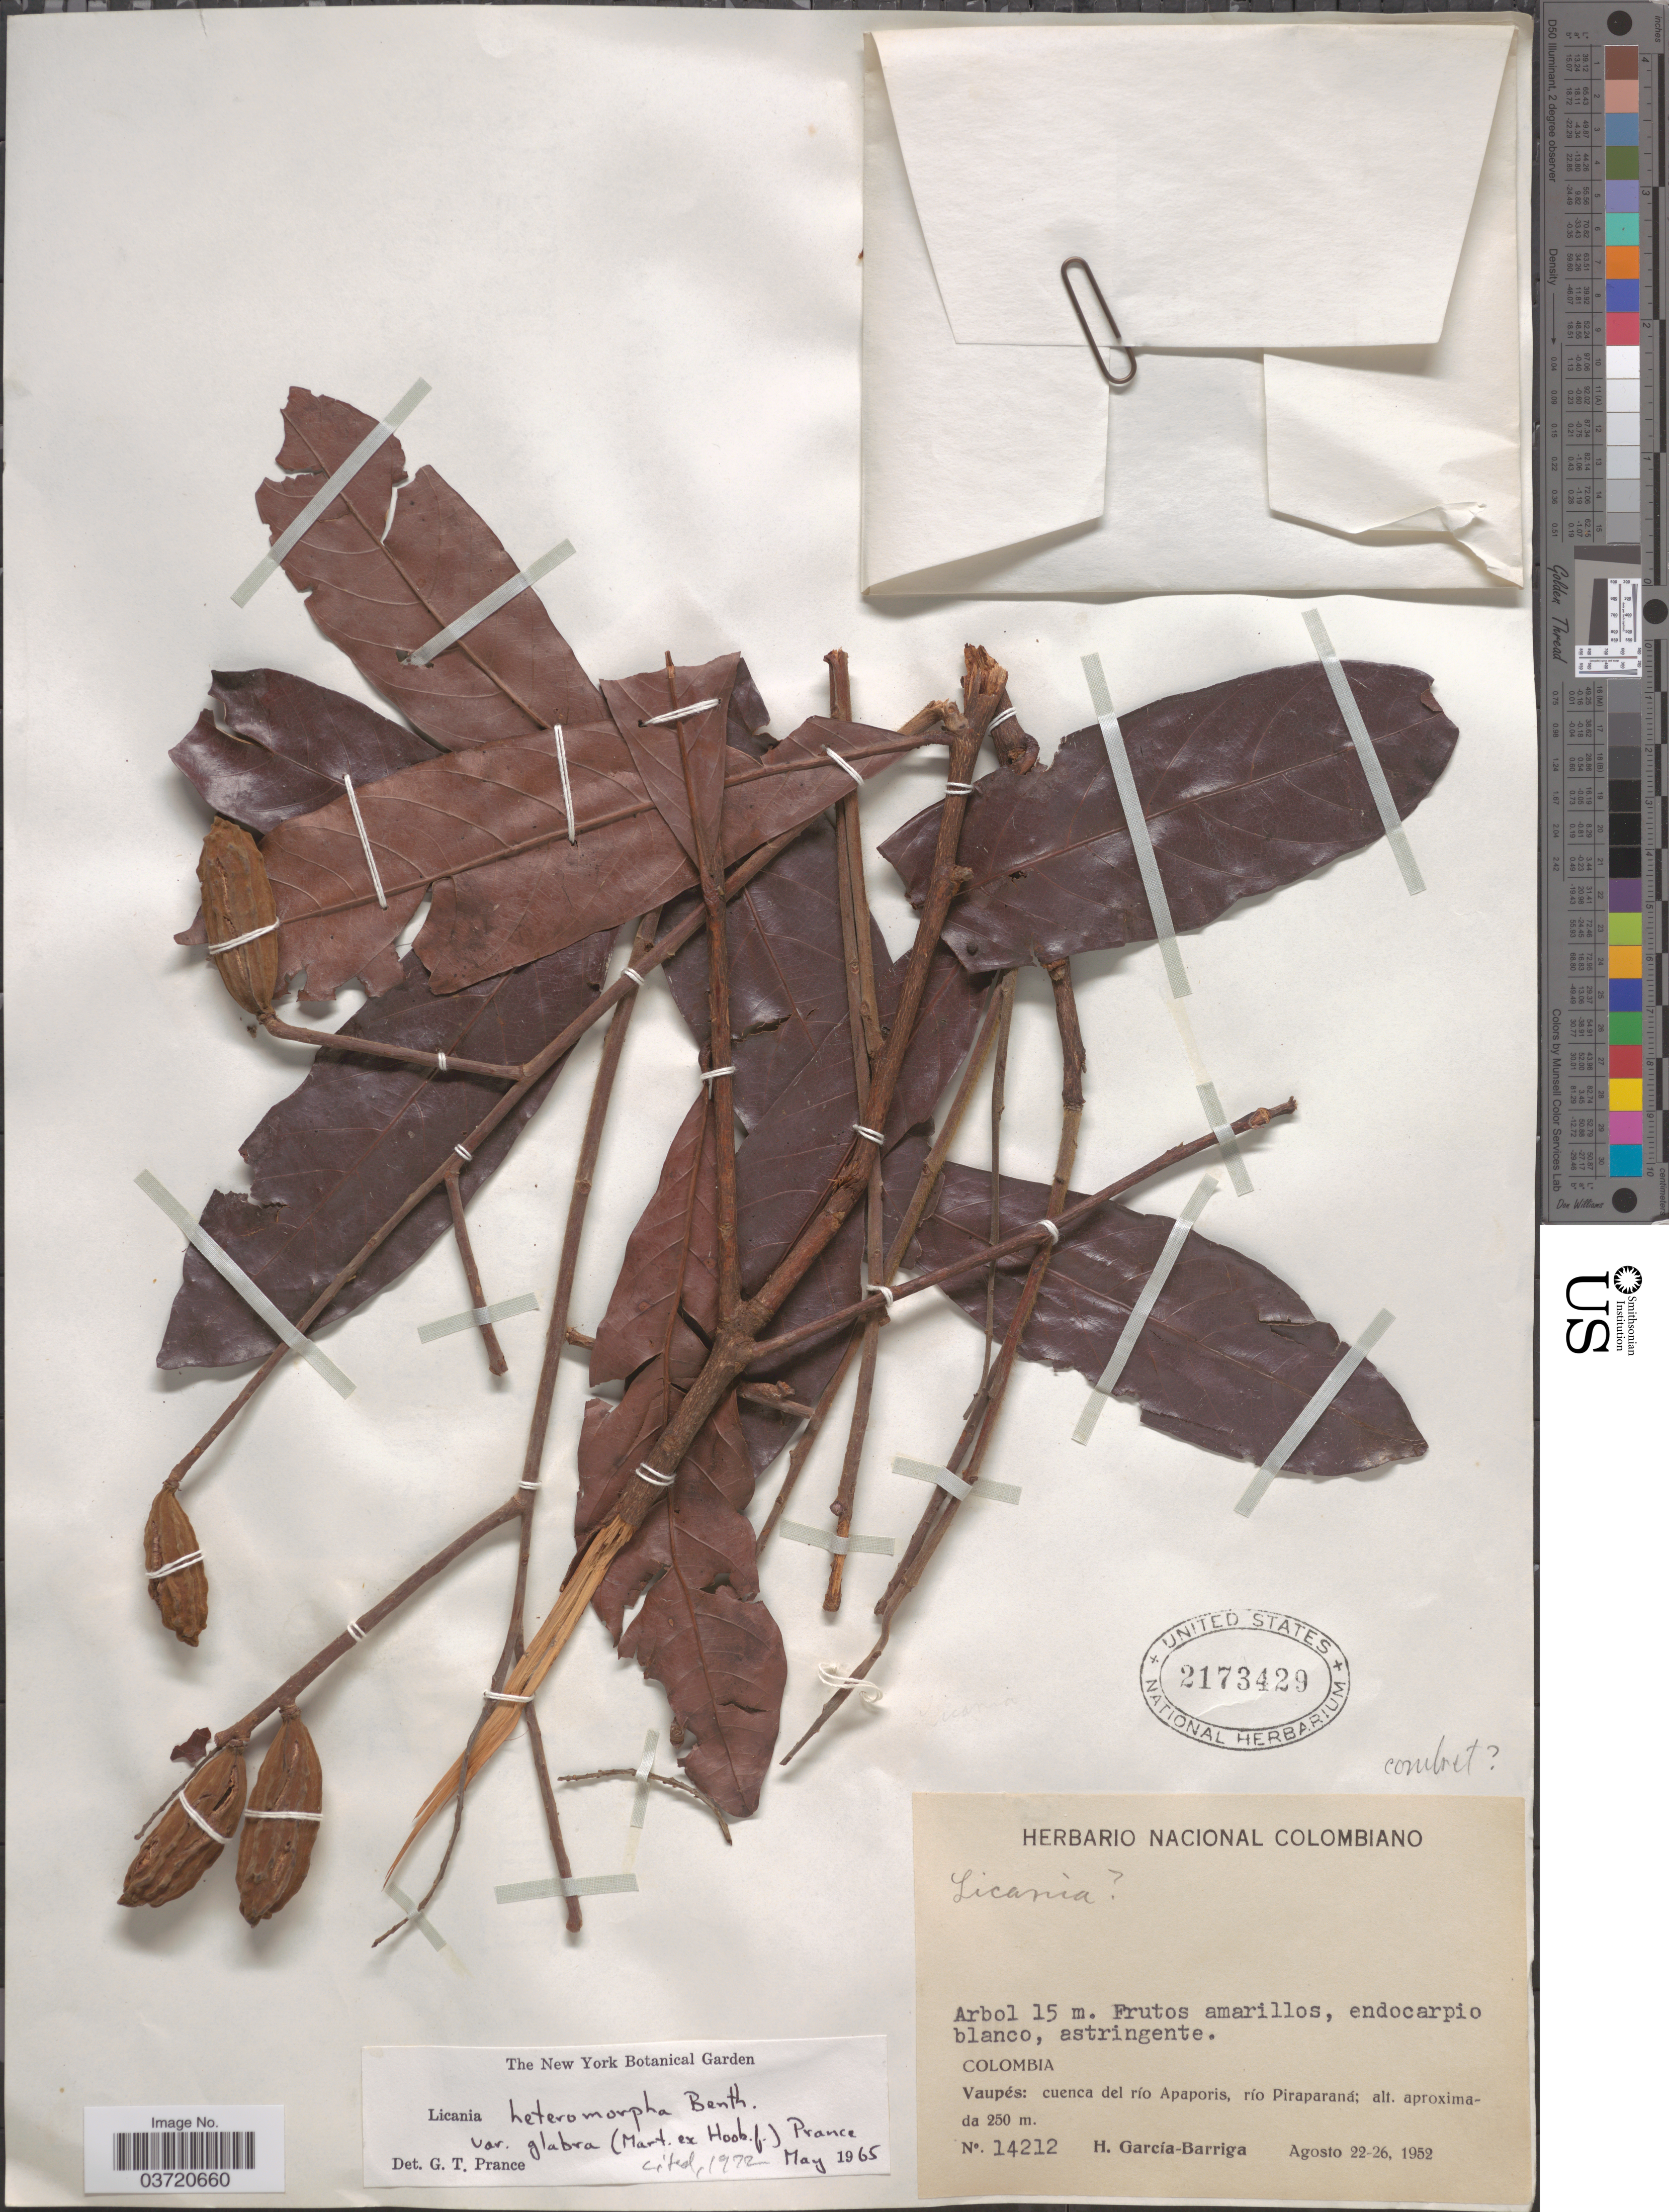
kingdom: Plantae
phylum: Tracheophyta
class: Magnoliopsida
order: Malpighiales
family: Chrysobalanaceae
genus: Hymenopus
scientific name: Hymenopus heteromorphus var. glabrus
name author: (Mart. ex Hook. f.) Sothers & Prance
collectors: H. García Barriga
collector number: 14212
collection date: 1952-08-22/1952-08-26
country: Colombia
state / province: Vaupés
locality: Cuenca del río Apaporis, río Piraparaná.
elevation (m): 250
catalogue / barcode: US 2173429